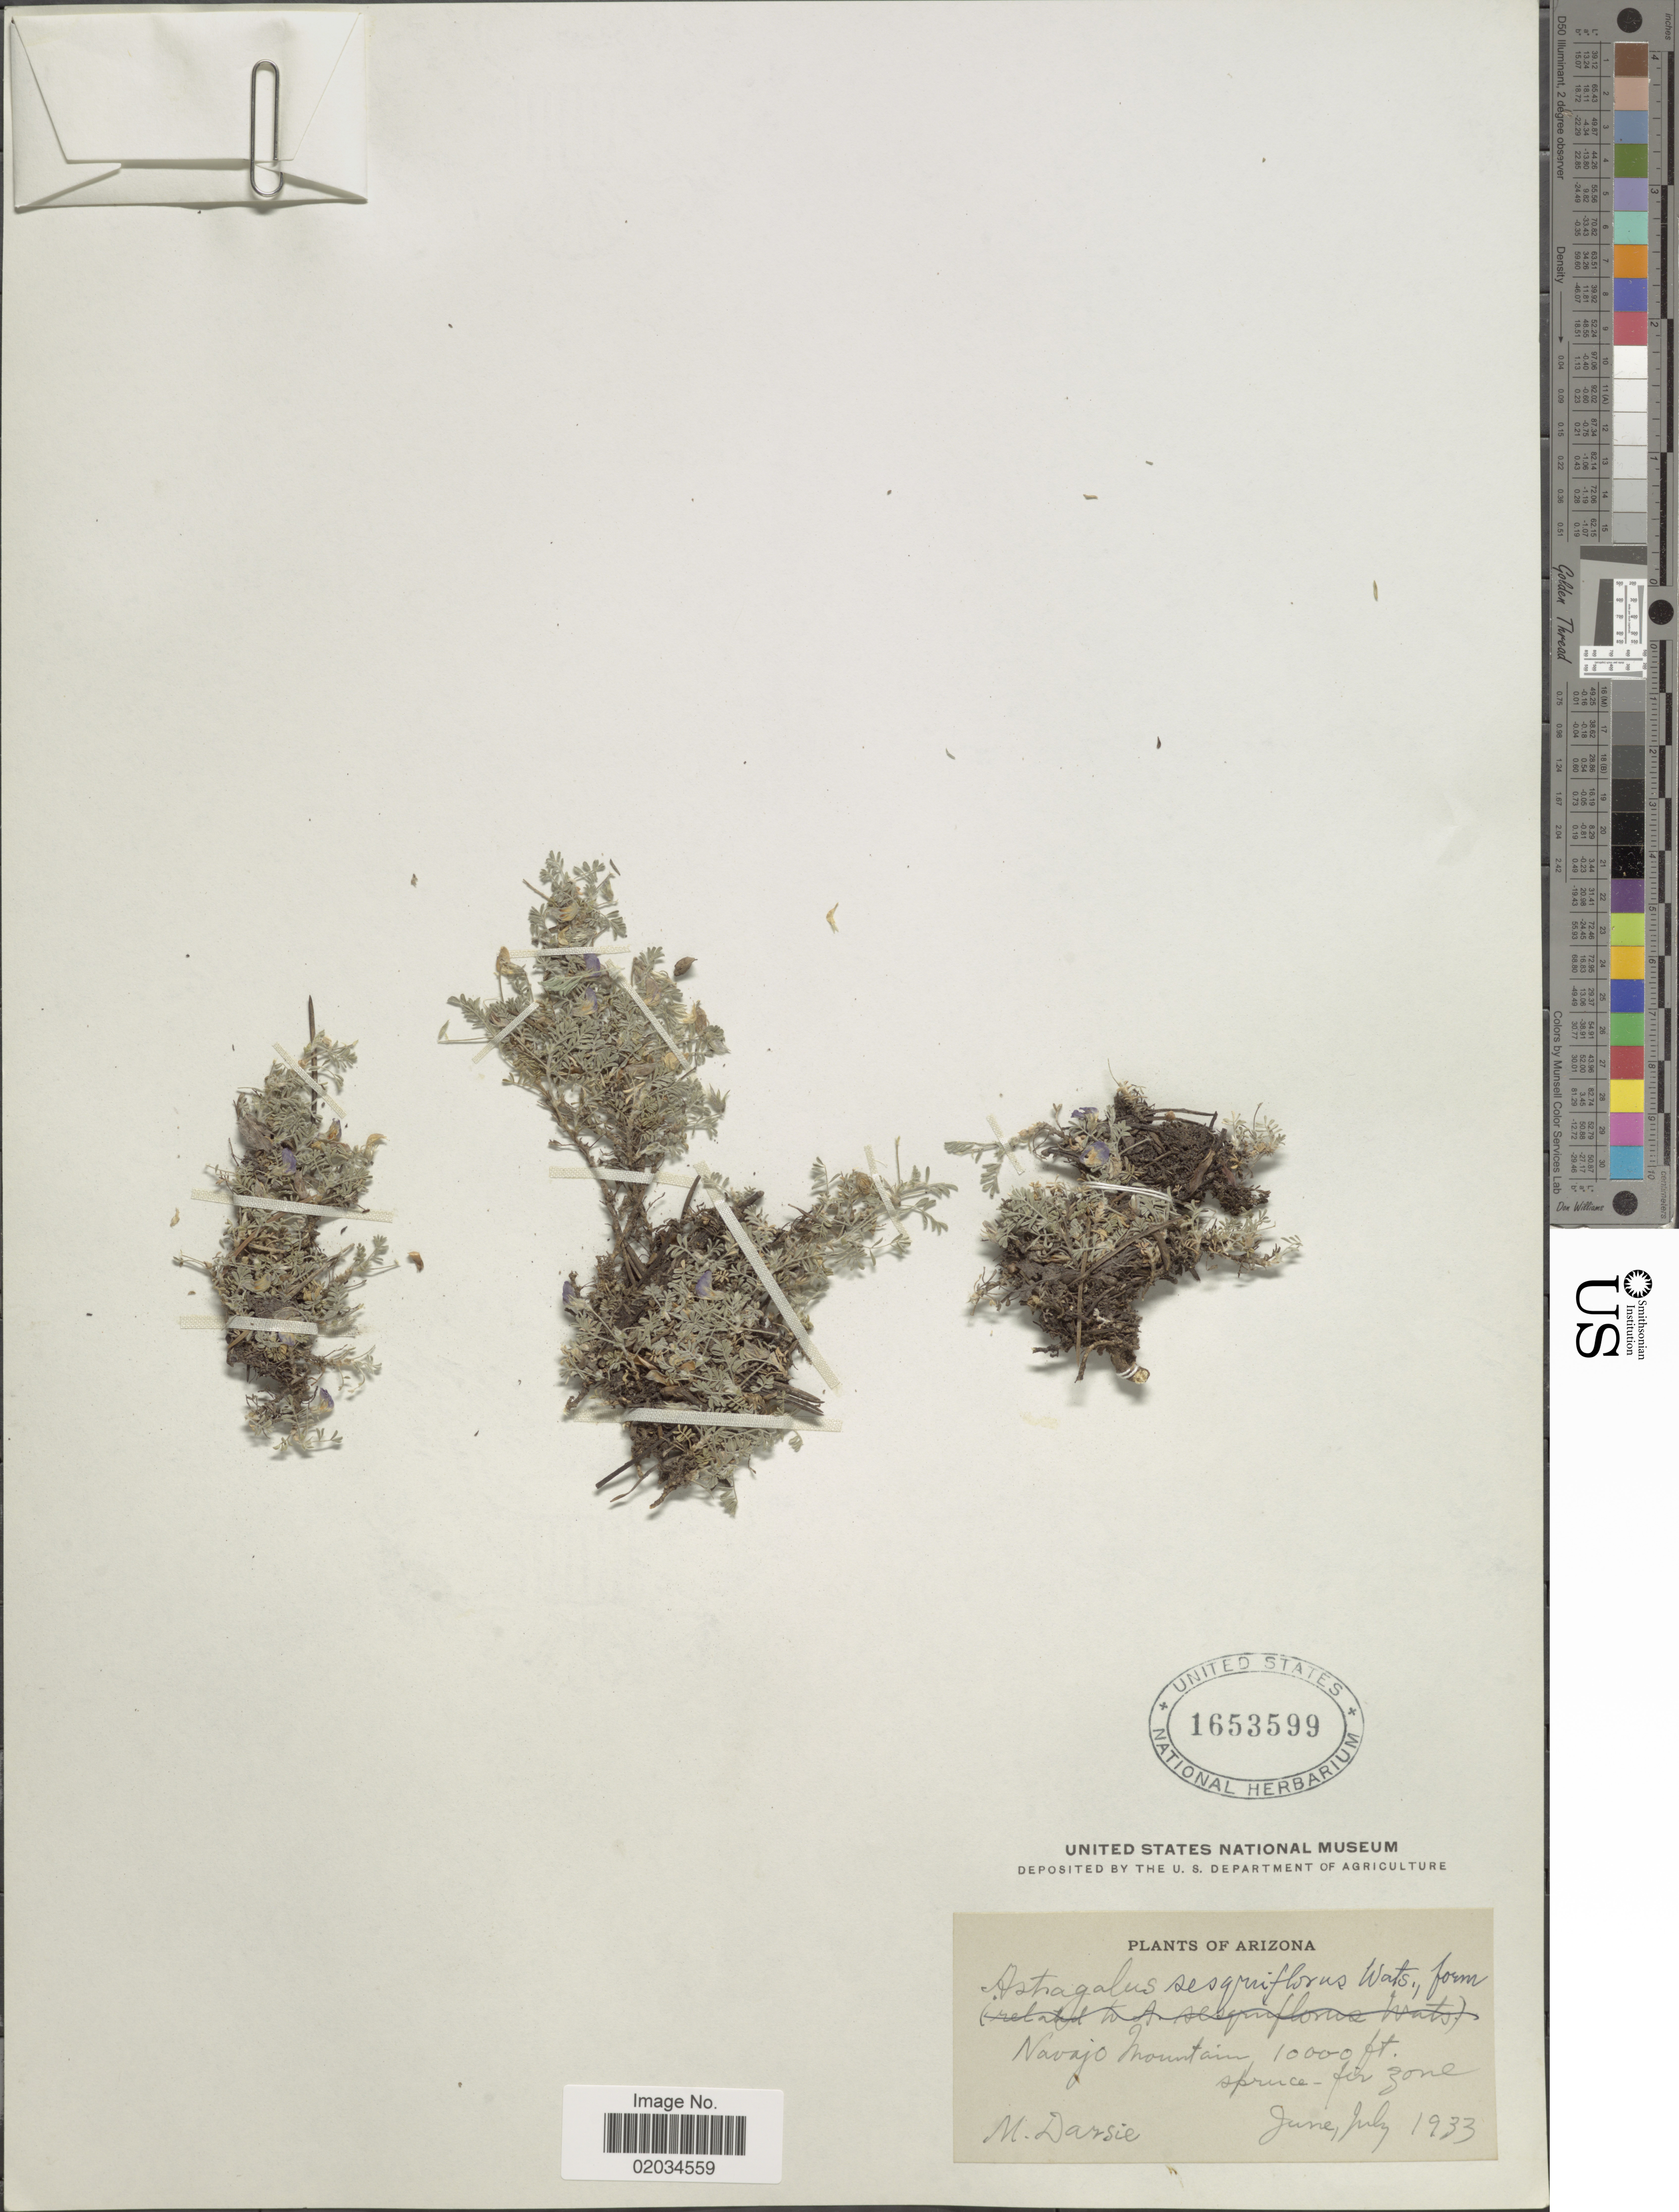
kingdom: Plantae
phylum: Tracheophyta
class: Magnoliopsida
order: Fabales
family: Fabaceae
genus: Astragalus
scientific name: Astragalus sesquiflorus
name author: S. Watson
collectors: M. Darsie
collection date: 1933-06/1933-07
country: United States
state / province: Arizona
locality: Navajo Mountain.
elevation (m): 3048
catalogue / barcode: US 1653599